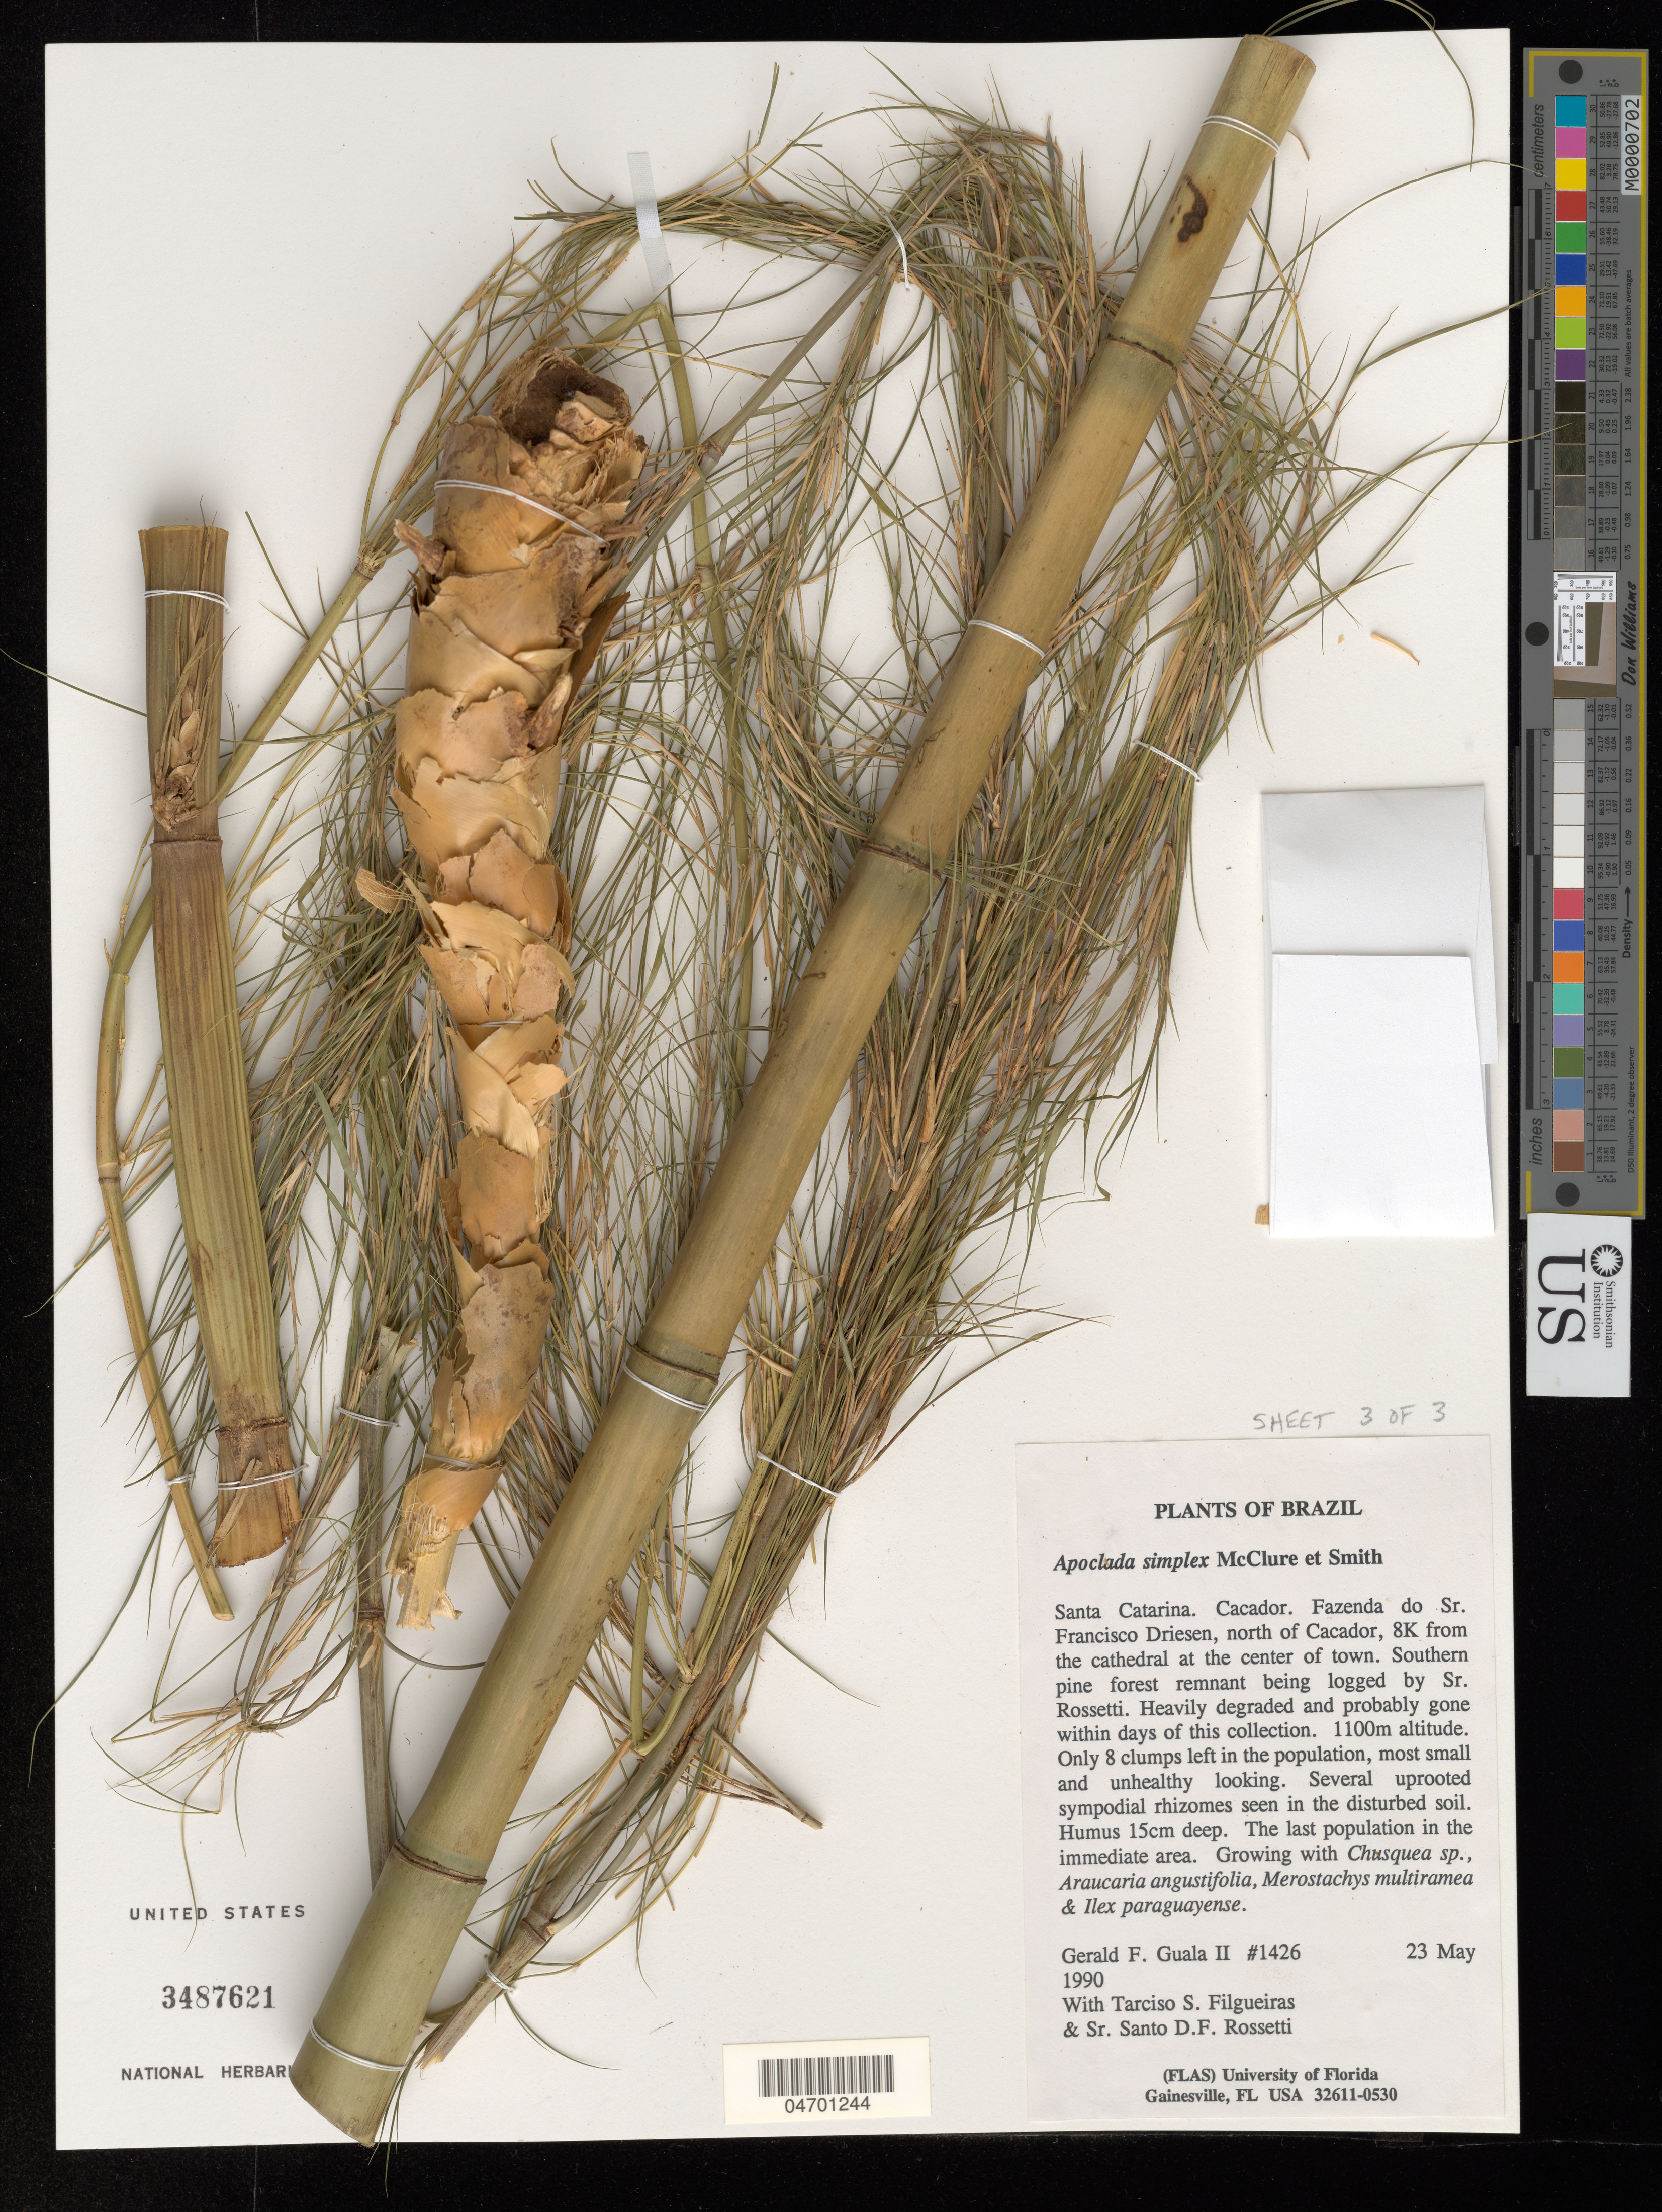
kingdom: Plantae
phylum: Tracheophyta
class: Liliopsida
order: Poales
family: Poaceae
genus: Apoclada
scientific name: Apoclada simplex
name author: McClure & L.B. Sm. in Reitz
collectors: T. S. Filgueiras & S. Rossetti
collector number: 1426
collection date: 1990-05-23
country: Brazil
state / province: Santa Catarina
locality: Cacador. Fazenda do Sr. Francisco Driesen, north of Cacador, 8K from the cathedral at the center of town. Southern pine forest remnant being logged by Sr. Rossetti.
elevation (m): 1100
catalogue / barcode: US 3487621